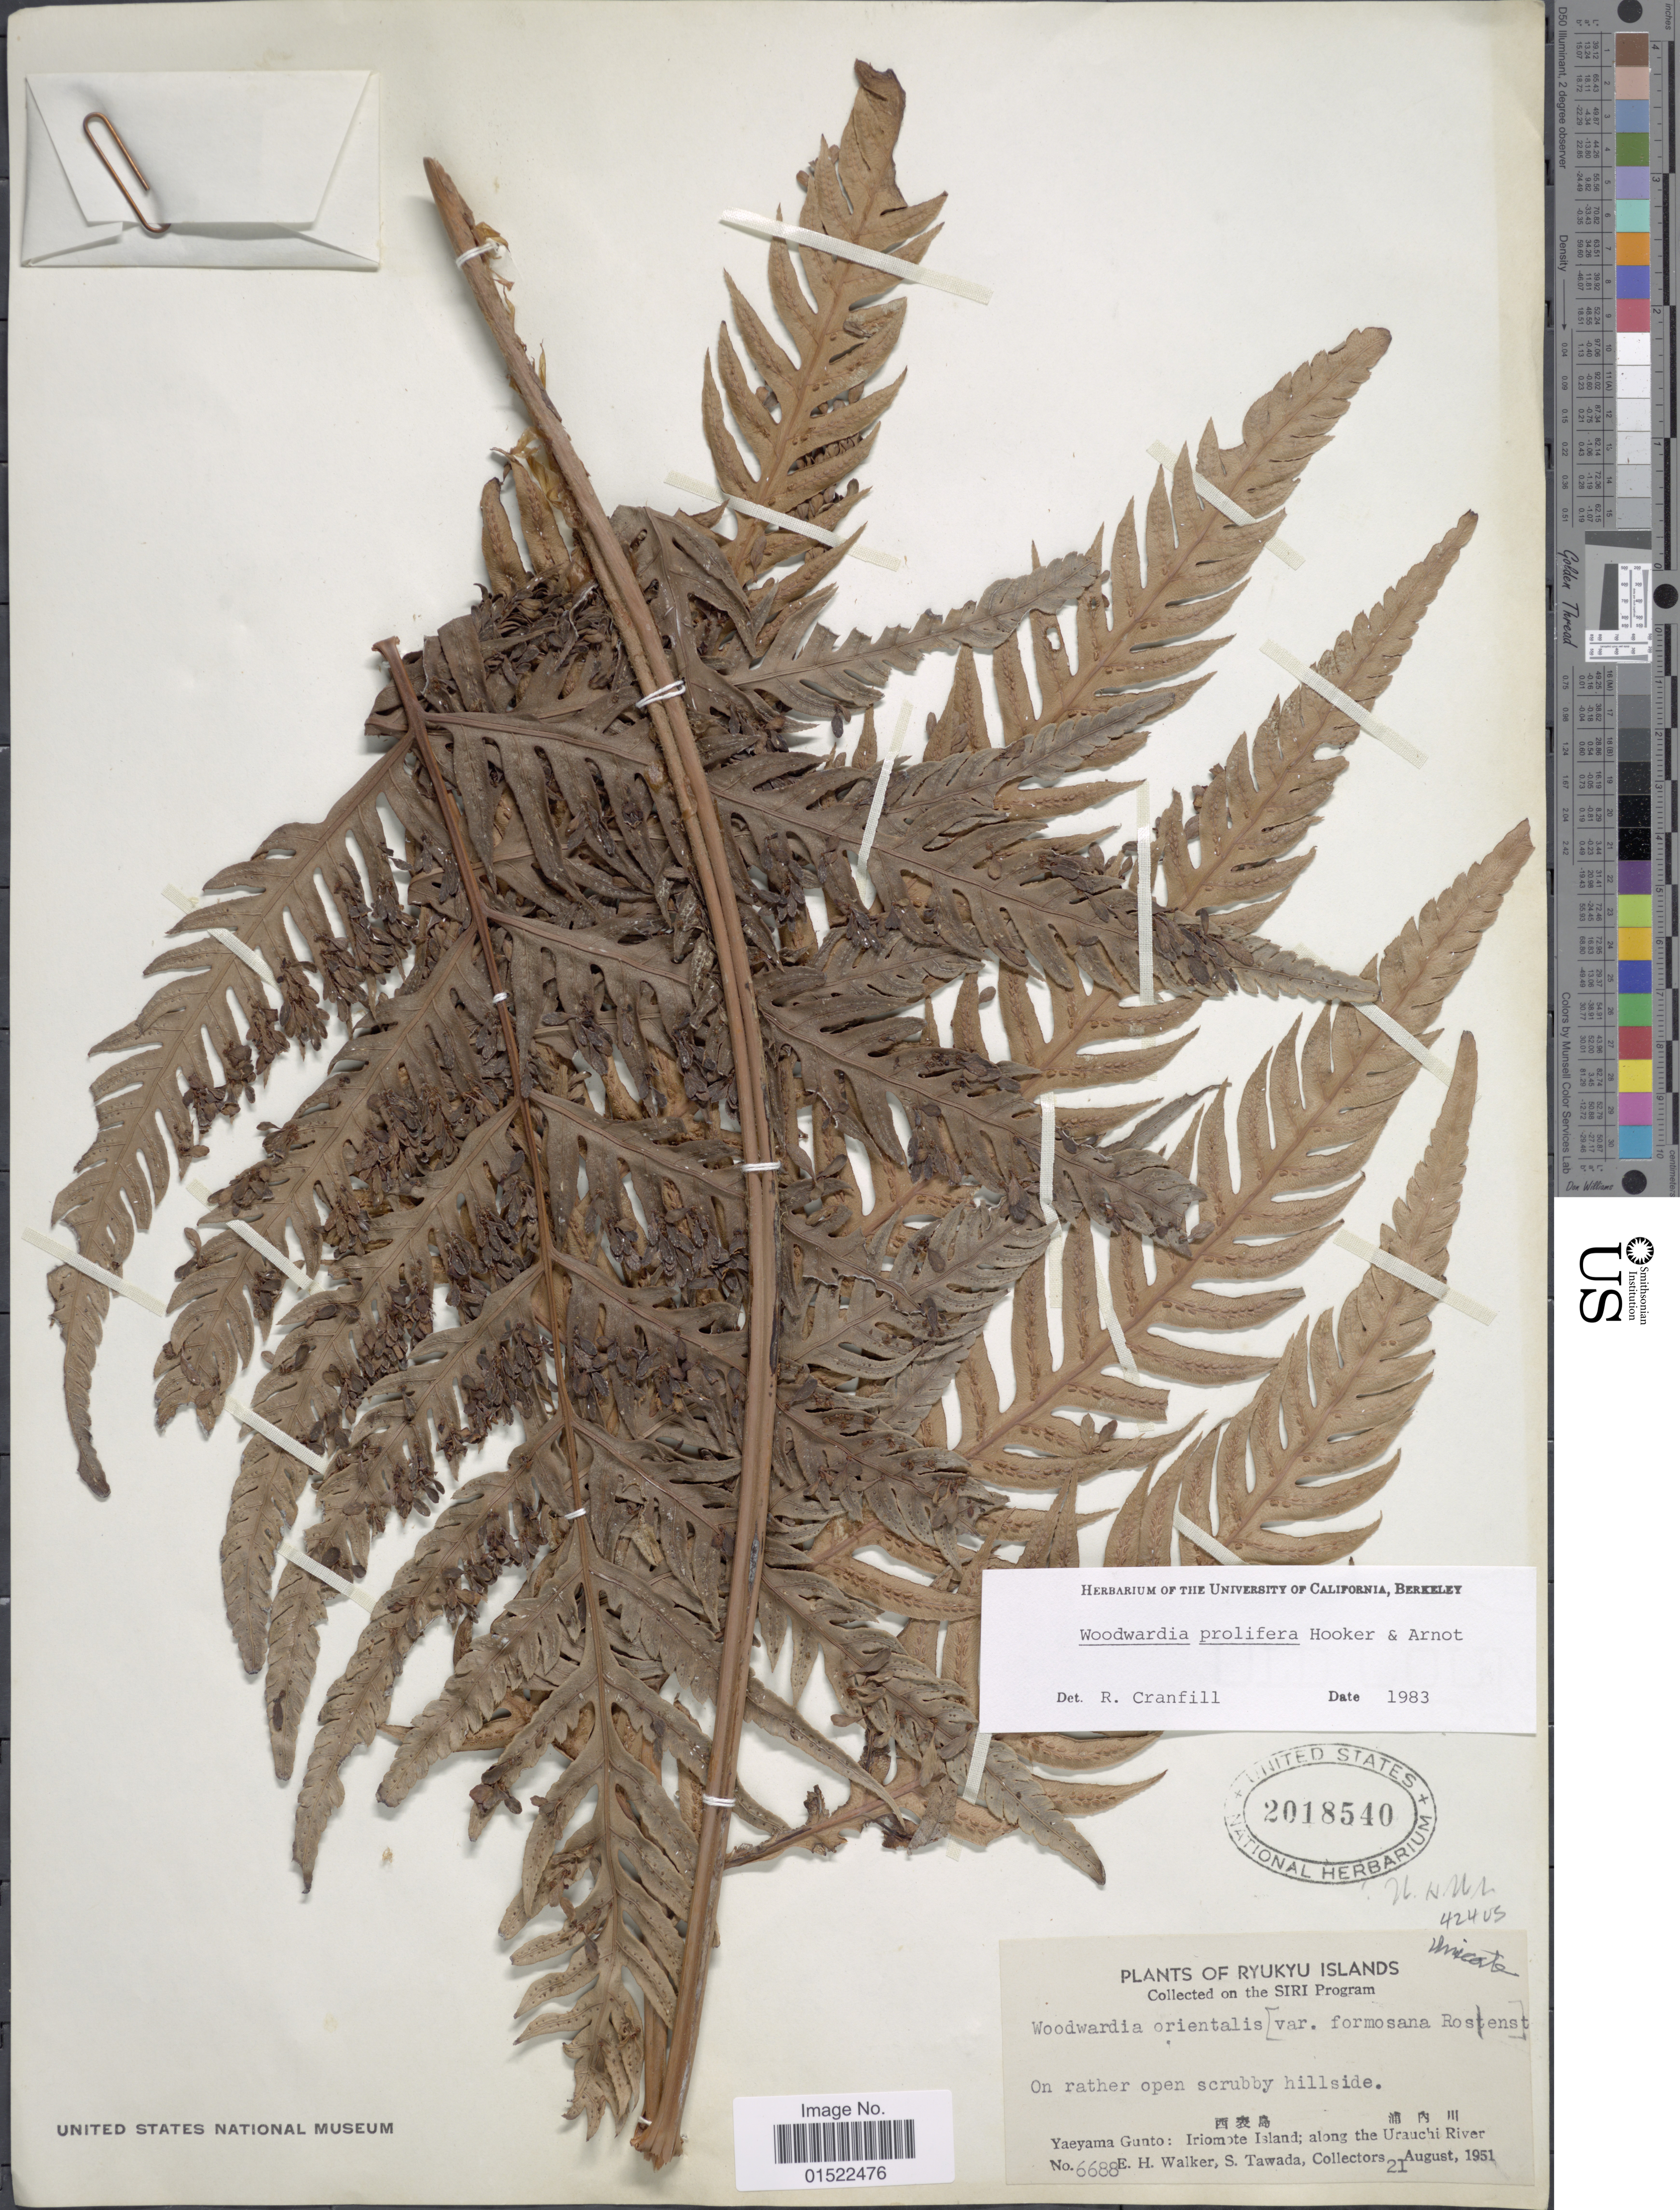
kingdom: Plantae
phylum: Tracheophyta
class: Polypodiopsida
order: Polypodiales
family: Blechnaceae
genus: Woodwardia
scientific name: Woodwardia prolifera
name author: Hook. & Arn.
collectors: E. H. Walker & S. Tawada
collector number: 6688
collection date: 1951-08-21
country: Japan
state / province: Okinawa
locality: Ryukyu Islands, Yaeyama Gunto: Iriomote Island; along the Urauchi River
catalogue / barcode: US 2018540